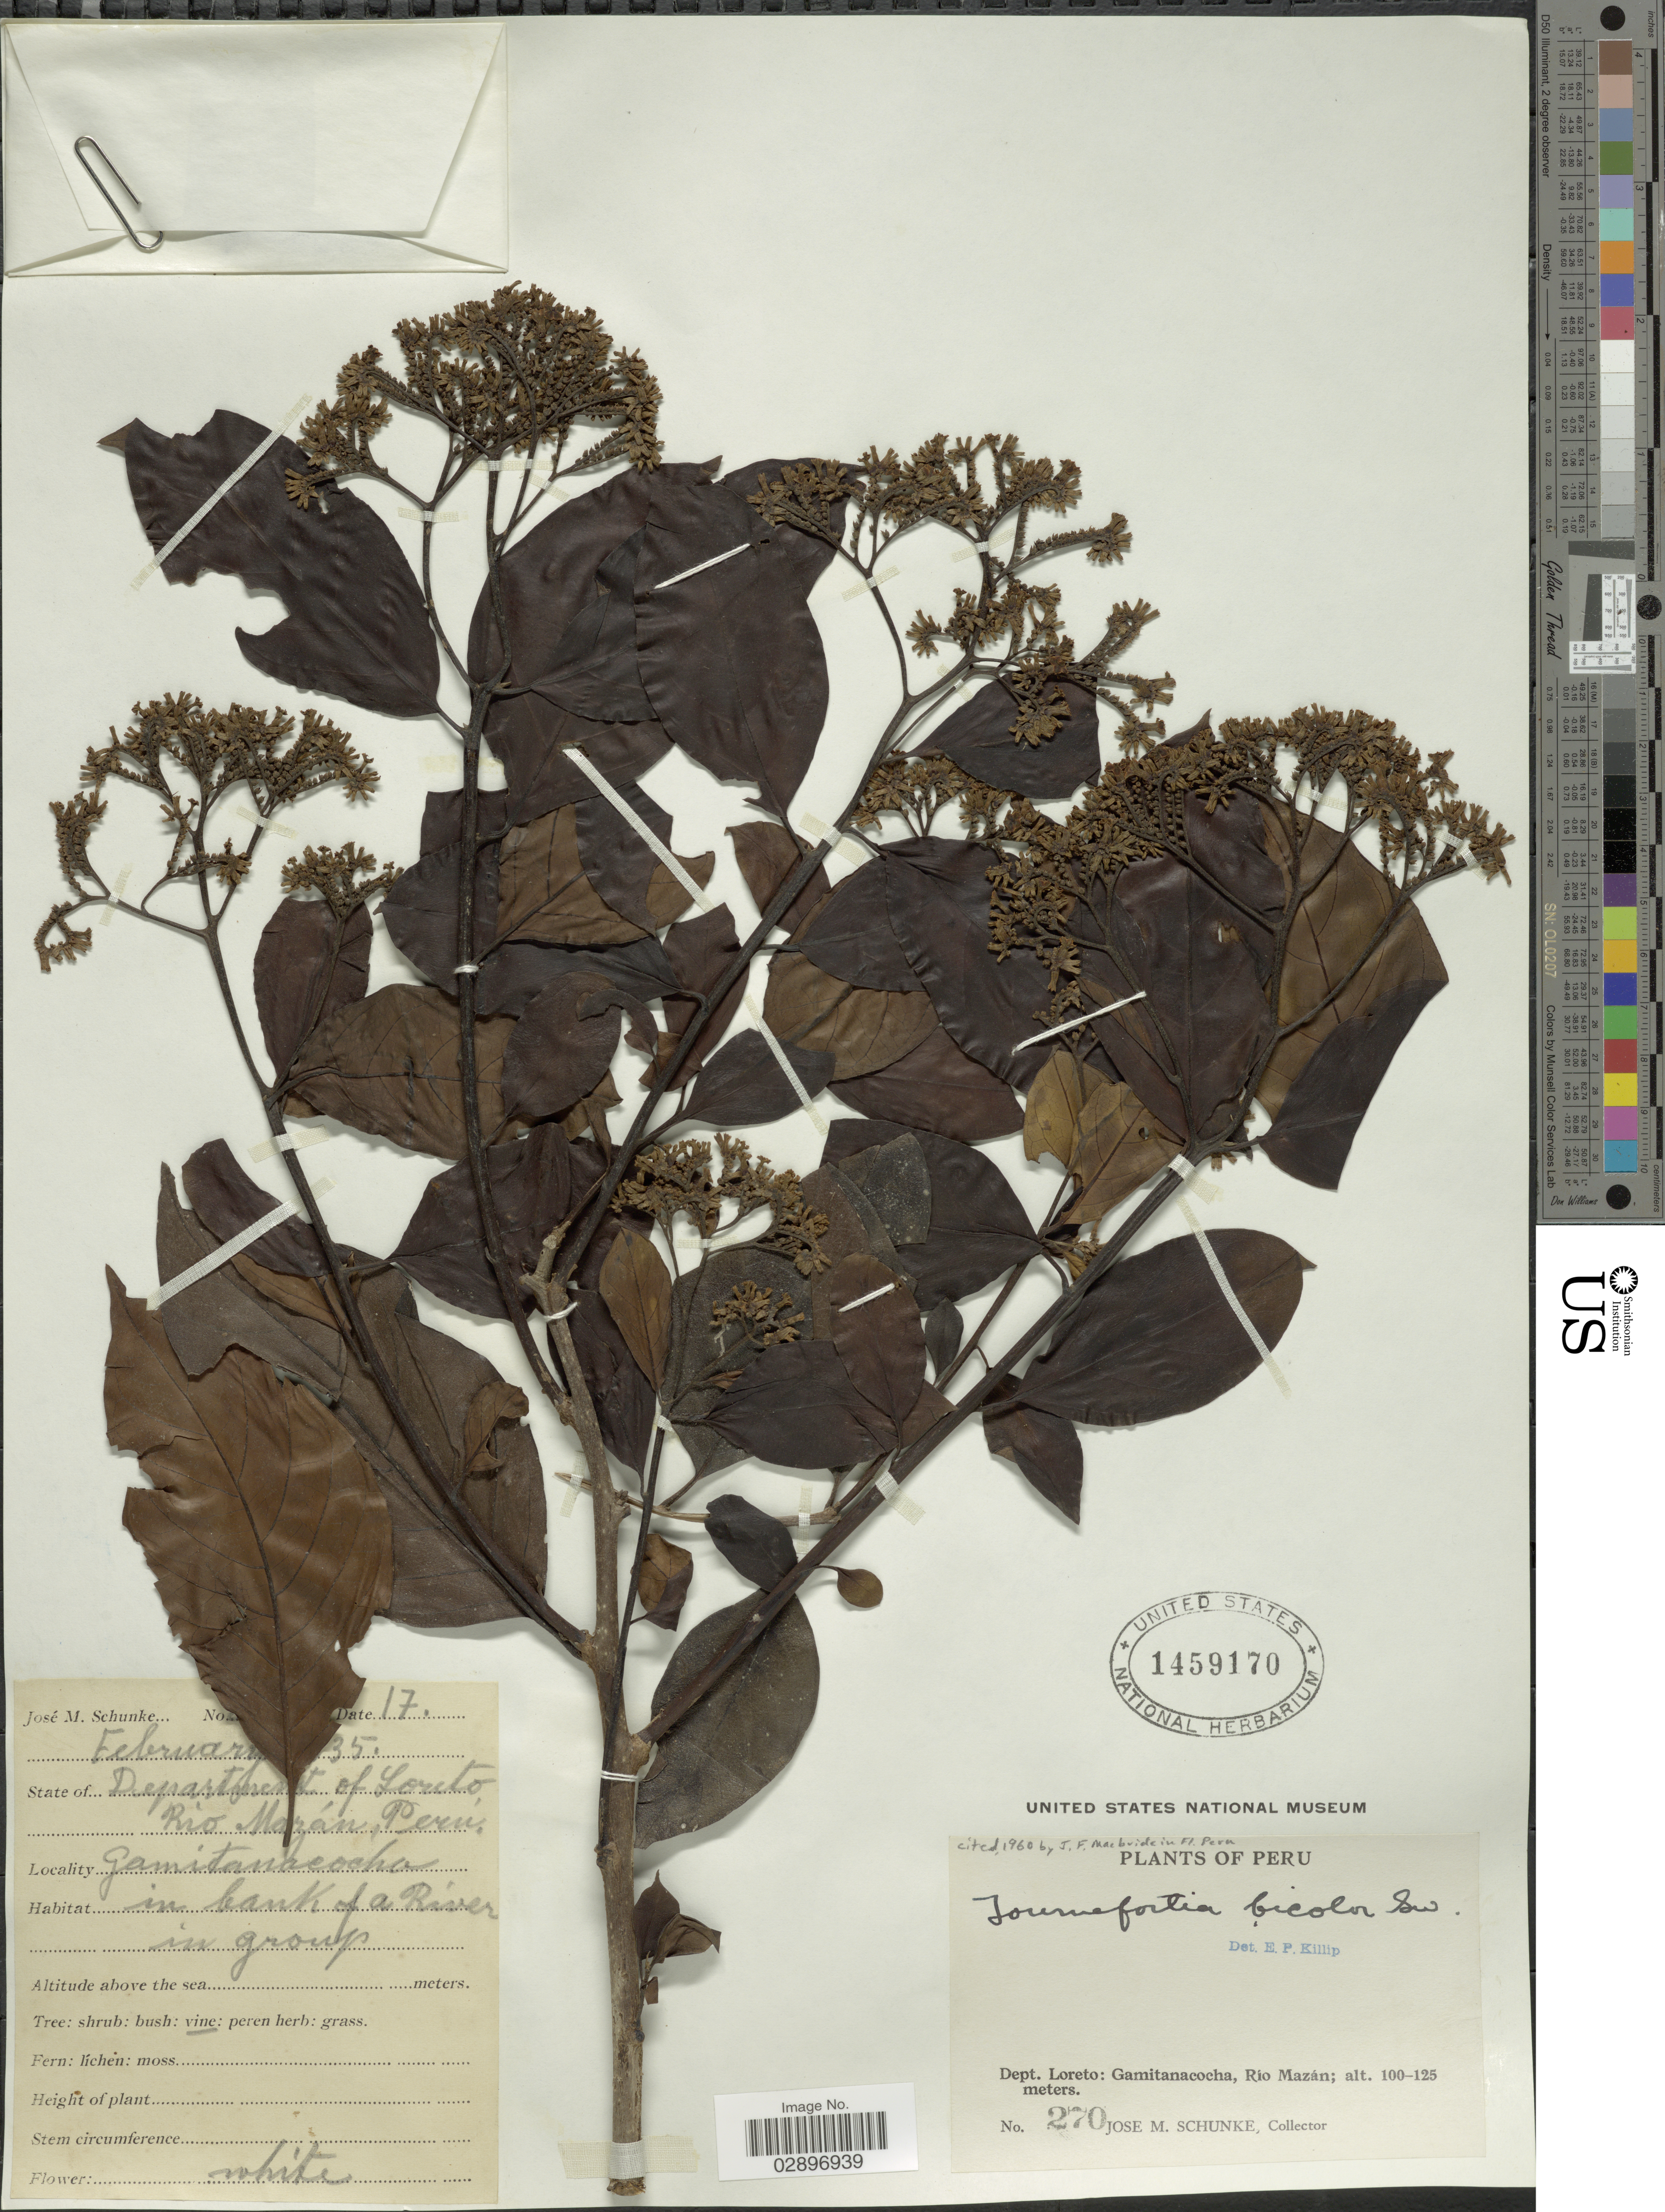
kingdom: Plantae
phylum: Tracheophyta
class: Magnoliopsida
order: Boraginales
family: Heliotropiaceae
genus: Tournefortia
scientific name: Tournefortia bicolor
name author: Sw.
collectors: J. Schunke Vigo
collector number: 270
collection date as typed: Transcribed d/m/y: /2/35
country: Peru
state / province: Loreto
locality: Dept. Loreto: Gamitanacocha, Rio Mazán.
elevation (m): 100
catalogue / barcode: US 1459170